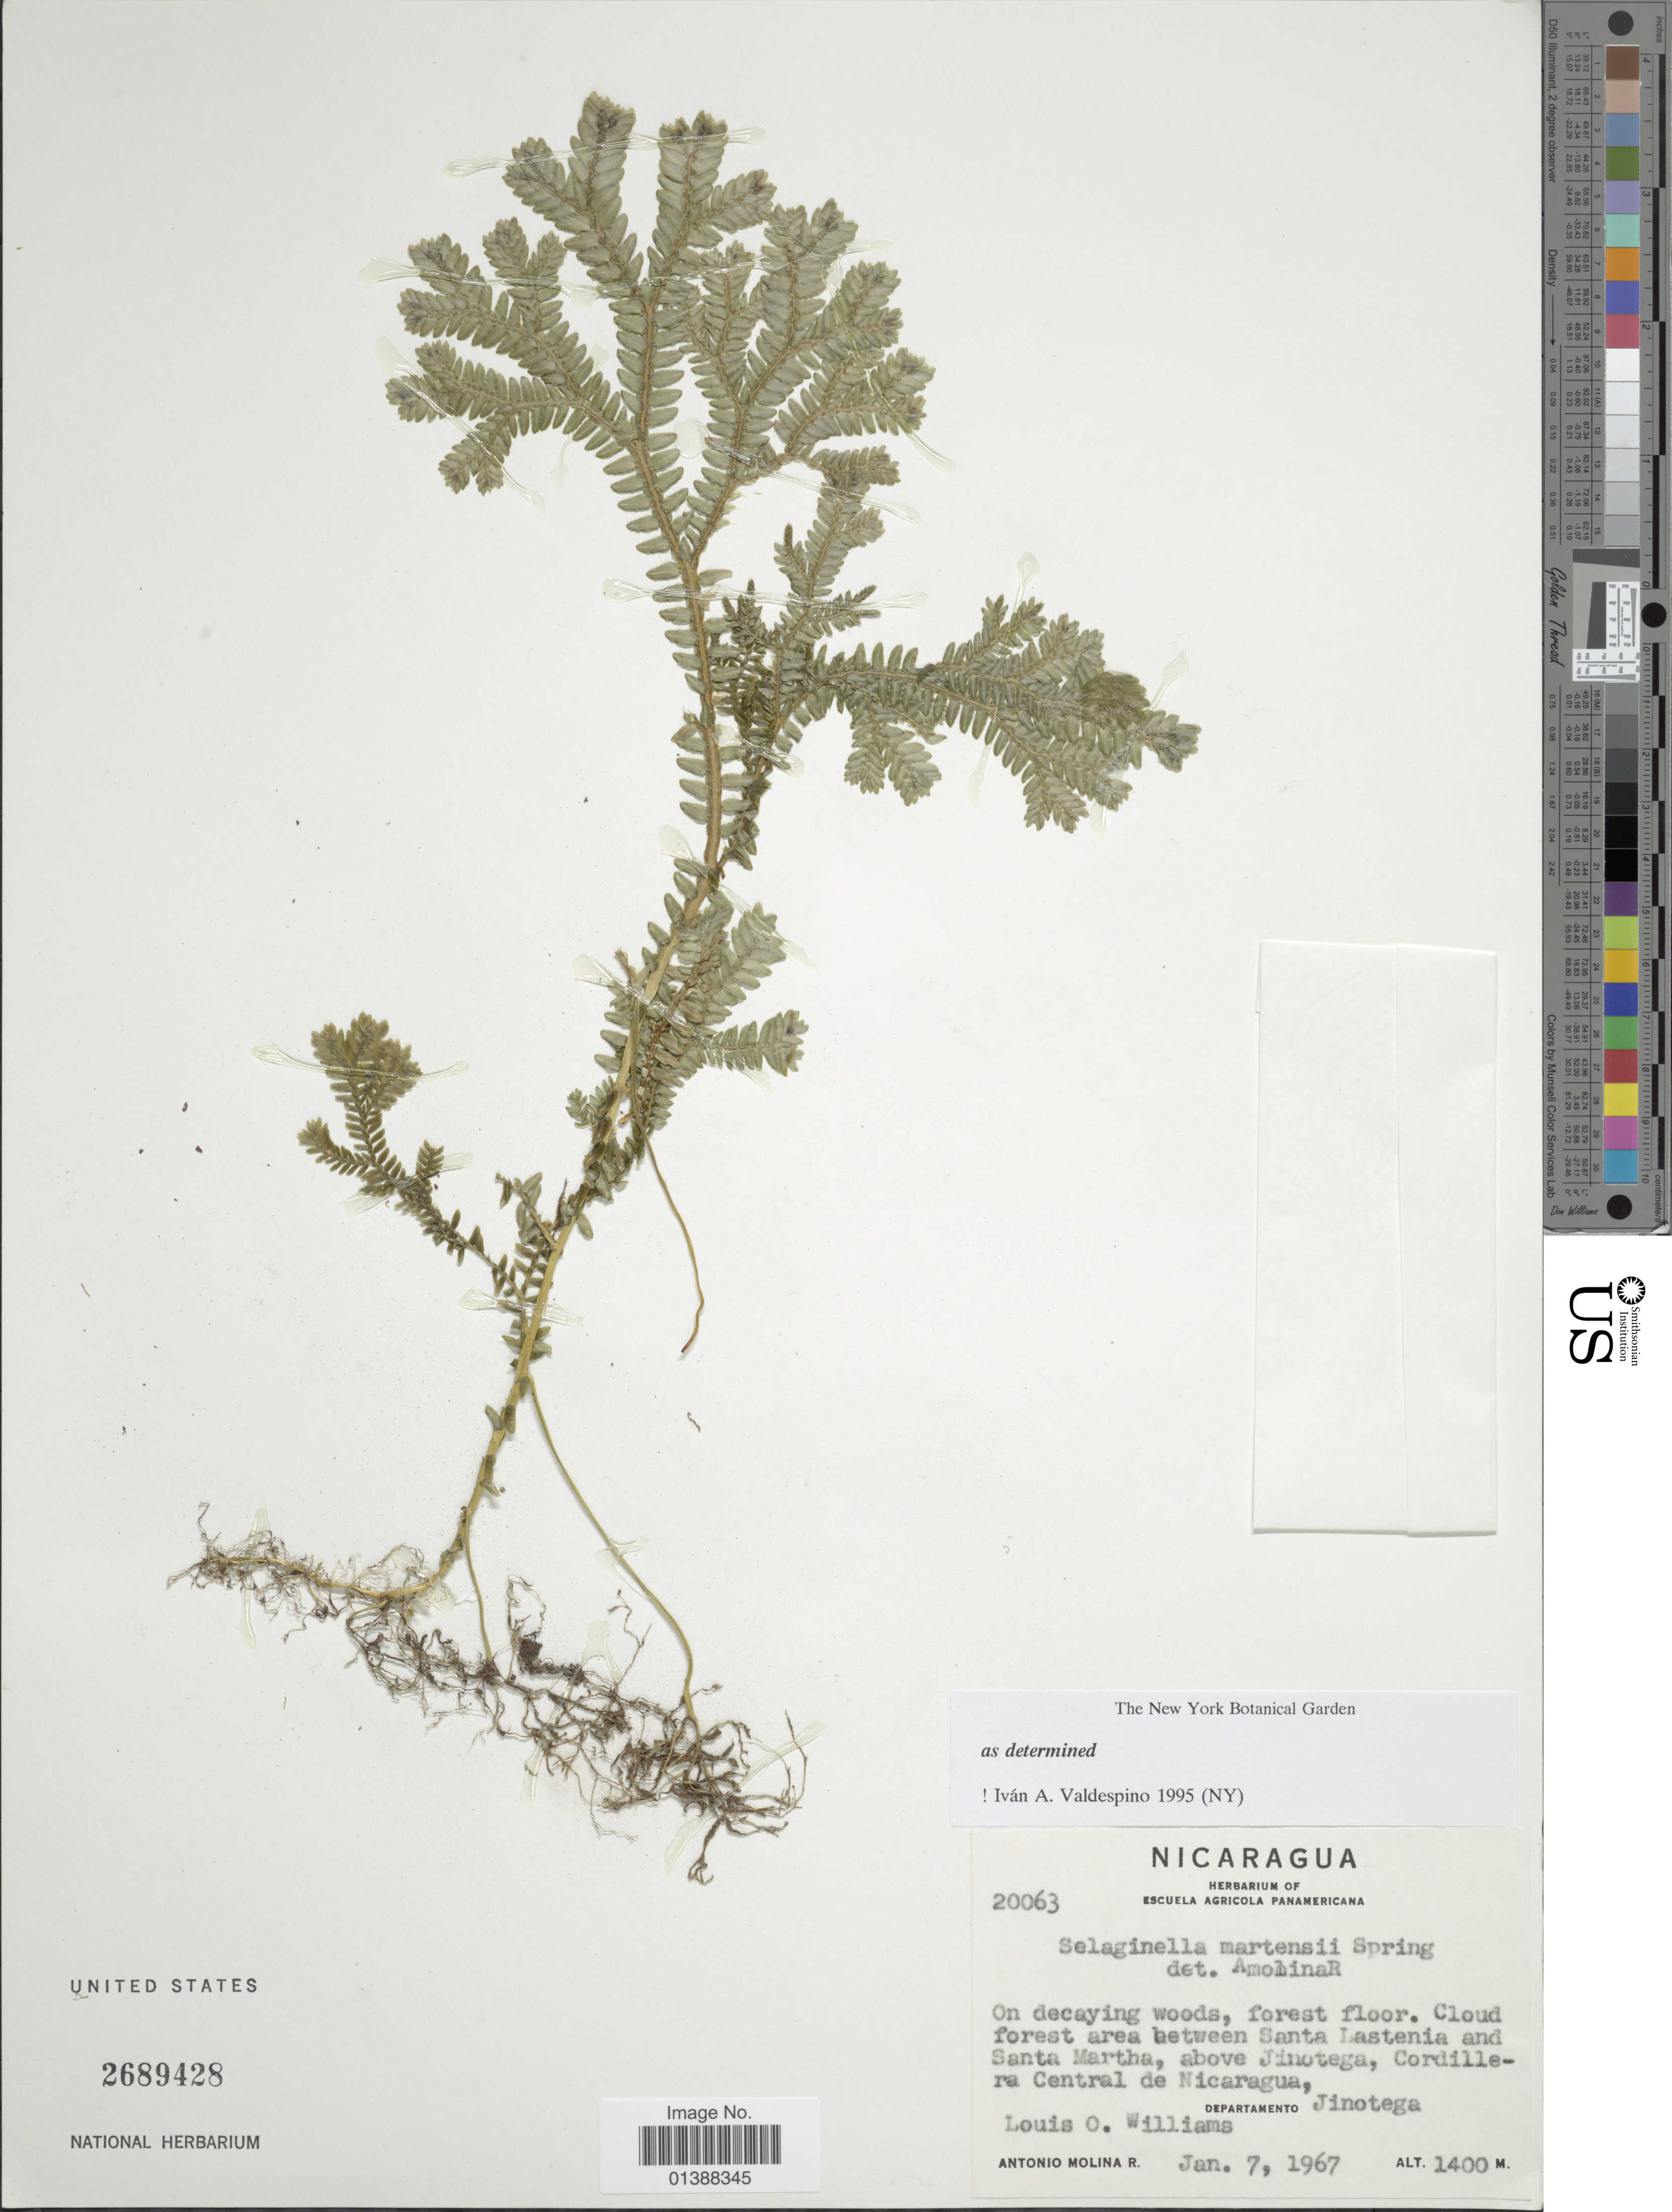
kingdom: Plantae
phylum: Tracheophyta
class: Lycopodiopsida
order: Selaginellales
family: Selaginellaceae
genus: Selaginella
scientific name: Selaginella martensii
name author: Spring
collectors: L. O. Williams & A. Molina R.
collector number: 20063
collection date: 1967-01-07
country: Nicaragua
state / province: Jinotega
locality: Cloud forest area between Santa Lastenia and Santa Martha, above Jinotega, Cordillera Central de Nicaragua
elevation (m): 1400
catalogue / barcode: US 2689428